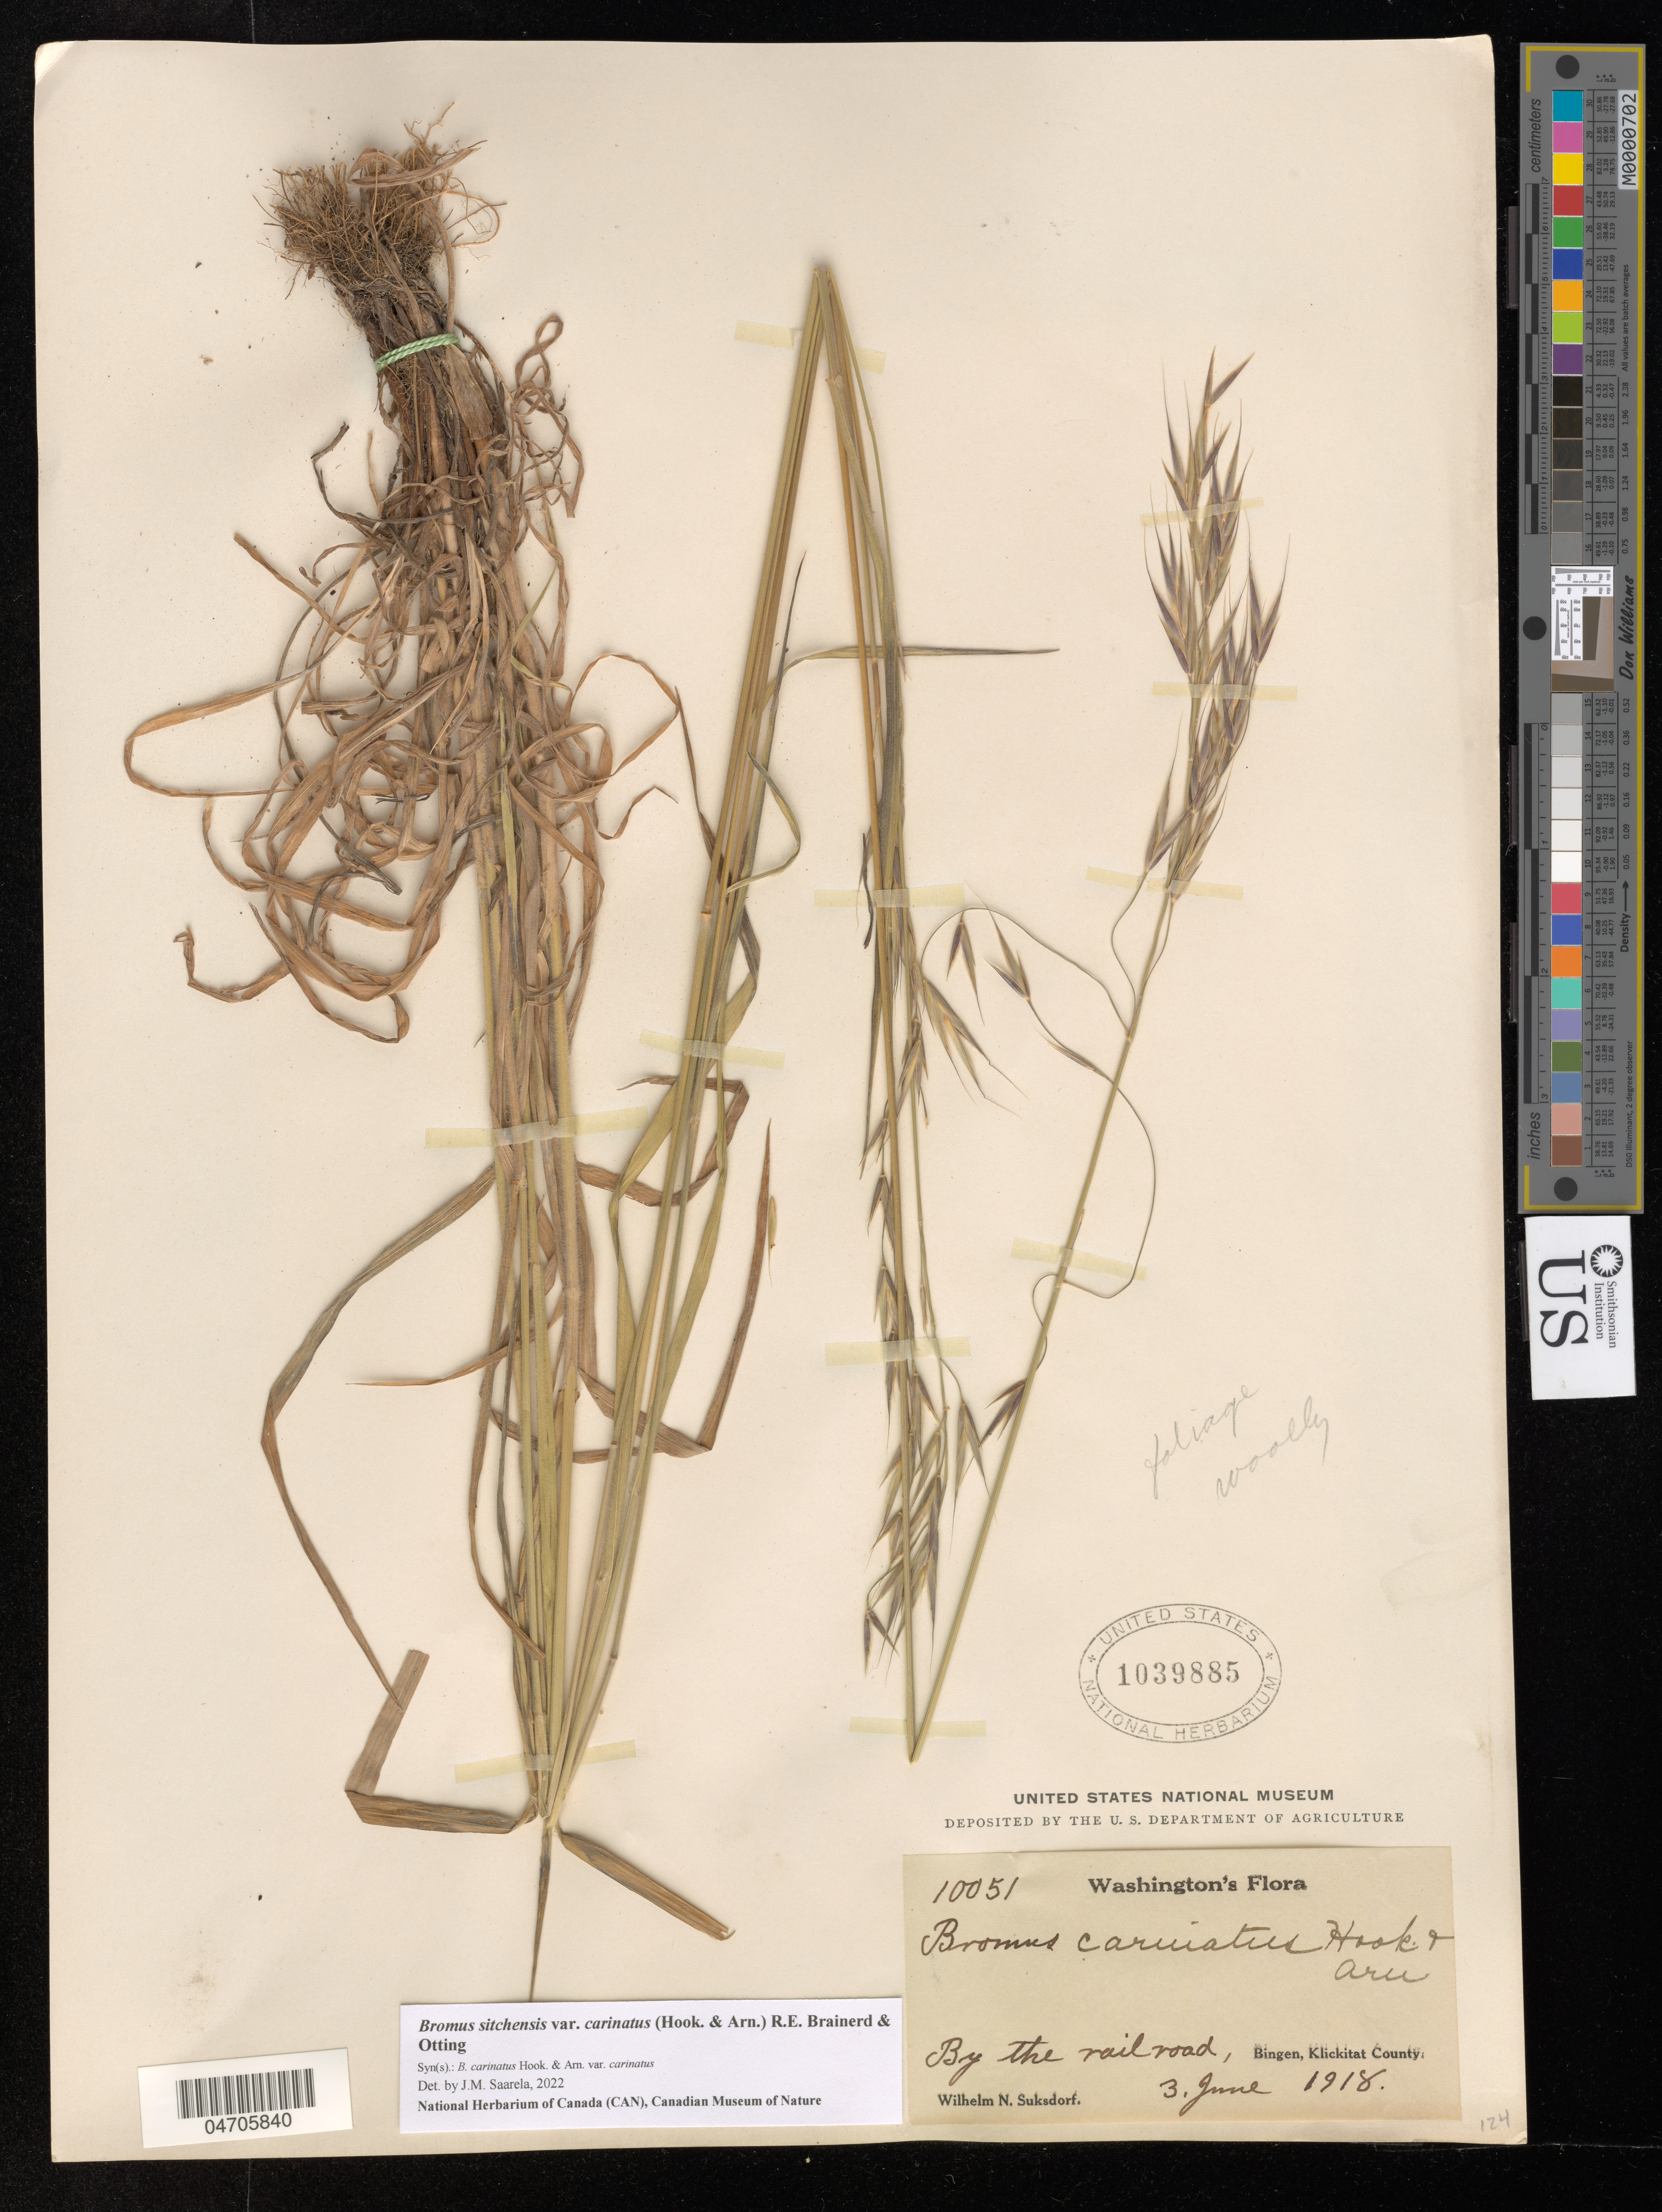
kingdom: Plantae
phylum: Tracheophyta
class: Liliopsida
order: Poales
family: Poaceae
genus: Bromus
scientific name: Bromus sitchensis var. polyanthus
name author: (Scribn. ex Shear) R.E. Brainerd & Otting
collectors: W. N. Suksdorf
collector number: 10051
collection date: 1918-06-03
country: United States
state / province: Washington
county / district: Klickitat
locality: By the railroad, Bingen, Klickitat County.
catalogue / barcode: US 1039885